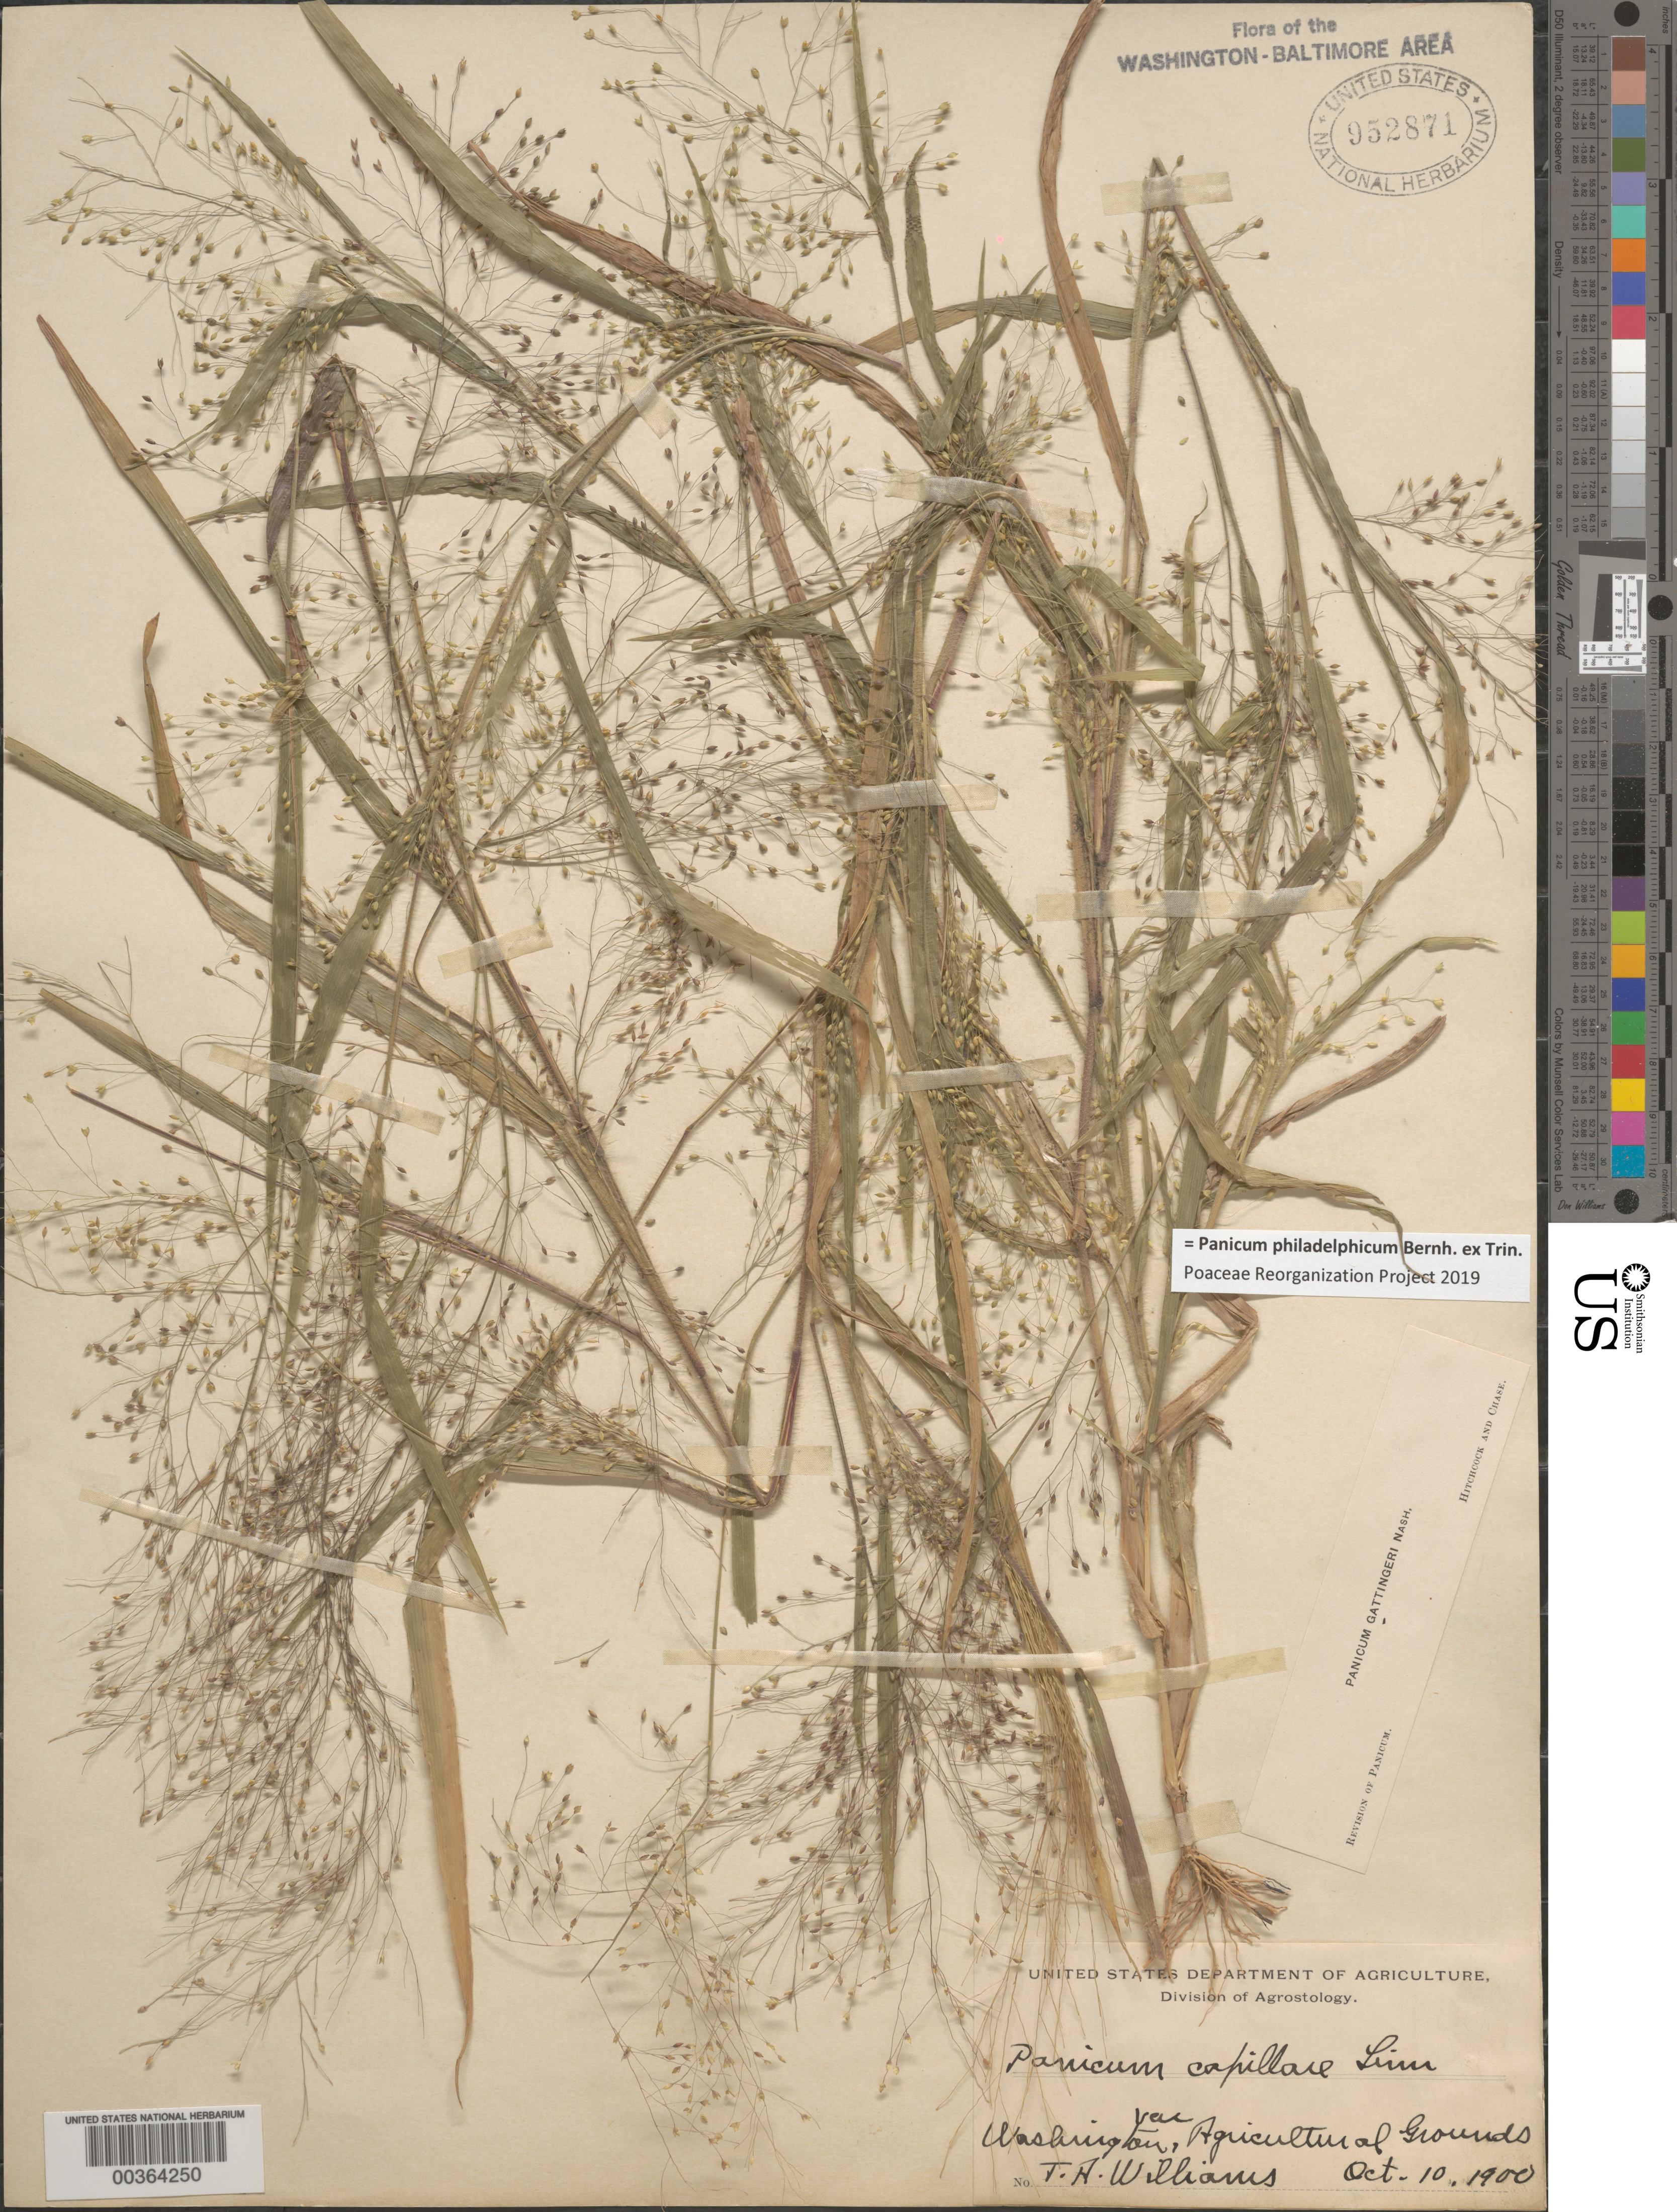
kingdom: Plantae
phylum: Tracheophyta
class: Liliopsida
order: Poales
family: Poaceae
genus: Panicum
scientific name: Panicum philadelphicum var. gattingeri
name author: (Nash) Freckmann & Lelong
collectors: T. A. Williams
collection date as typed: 10 Oct 1900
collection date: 1900-10-10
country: United States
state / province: District of Columbia / Maryland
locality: Washington Agricultural grounds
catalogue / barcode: US 952871